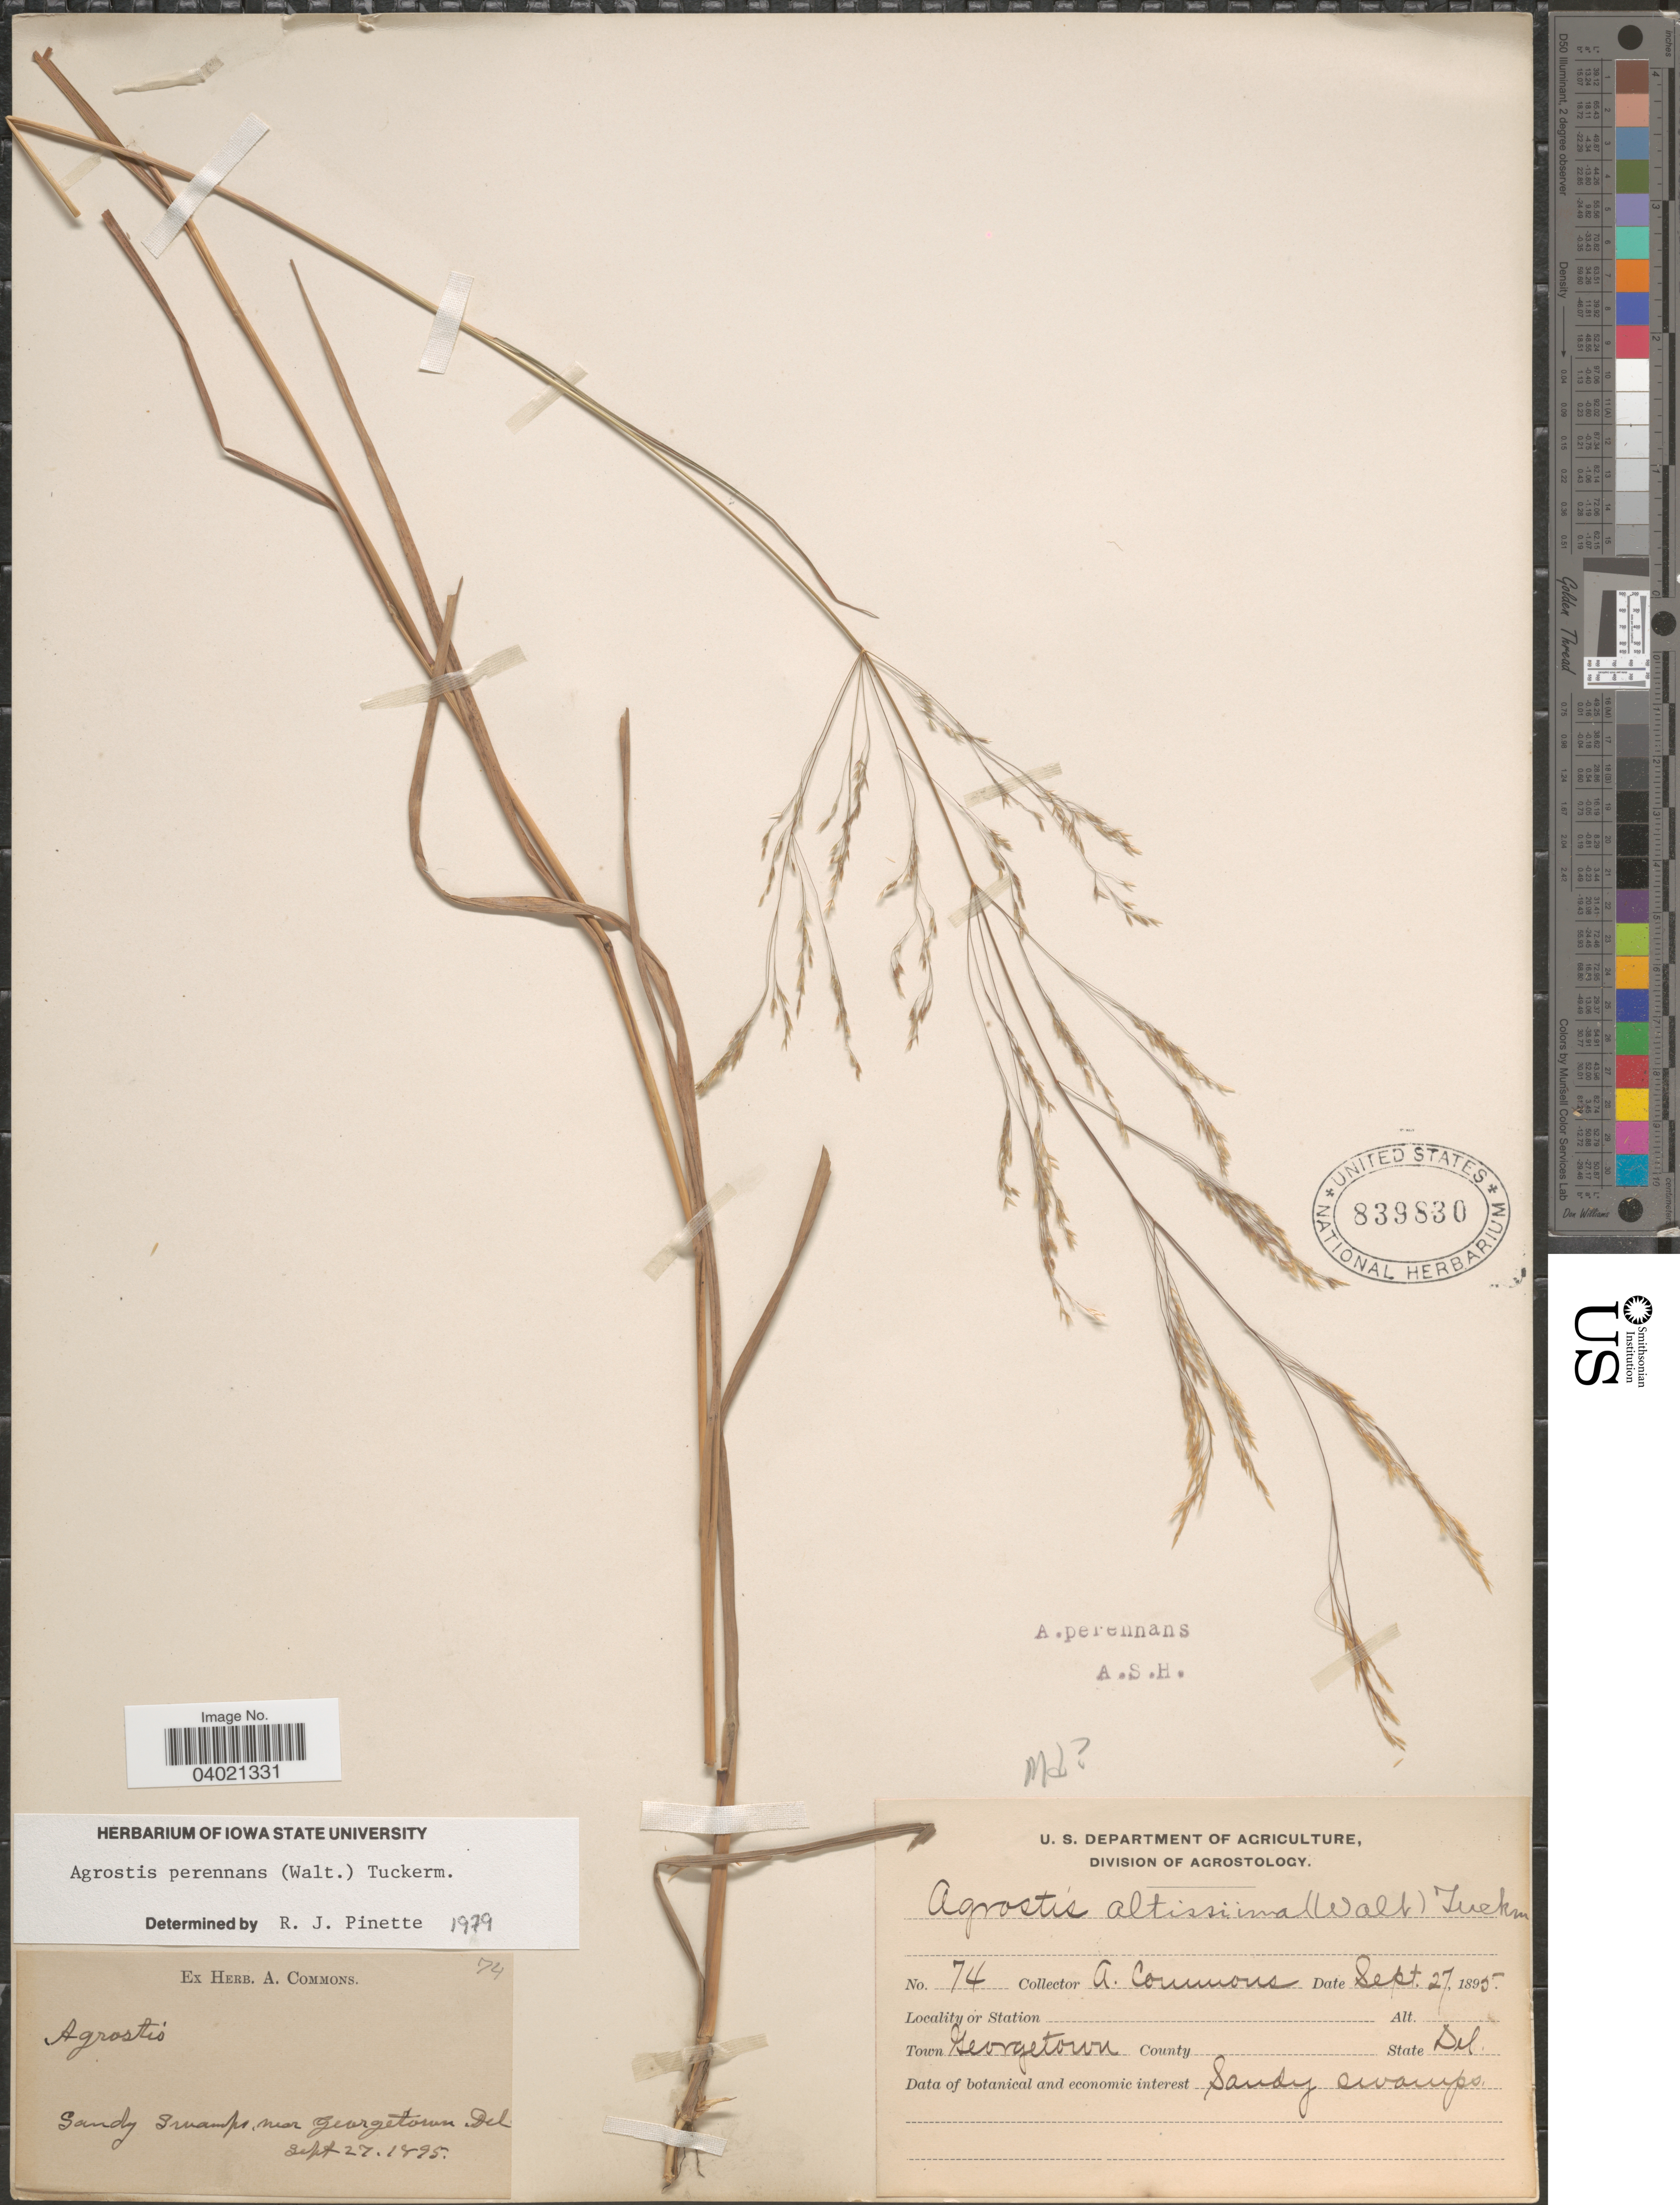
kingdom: Plantae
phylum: Tracheophyta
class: Liliopsida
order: Poales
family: Poaceae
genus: Agrostis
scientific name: Agrostis perennans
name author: (Walter) Tuck.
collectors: A. Commons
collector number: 74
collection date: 1895-09-27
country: United States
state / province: Delaware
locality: Near Georgetown.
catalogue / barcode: US 839830